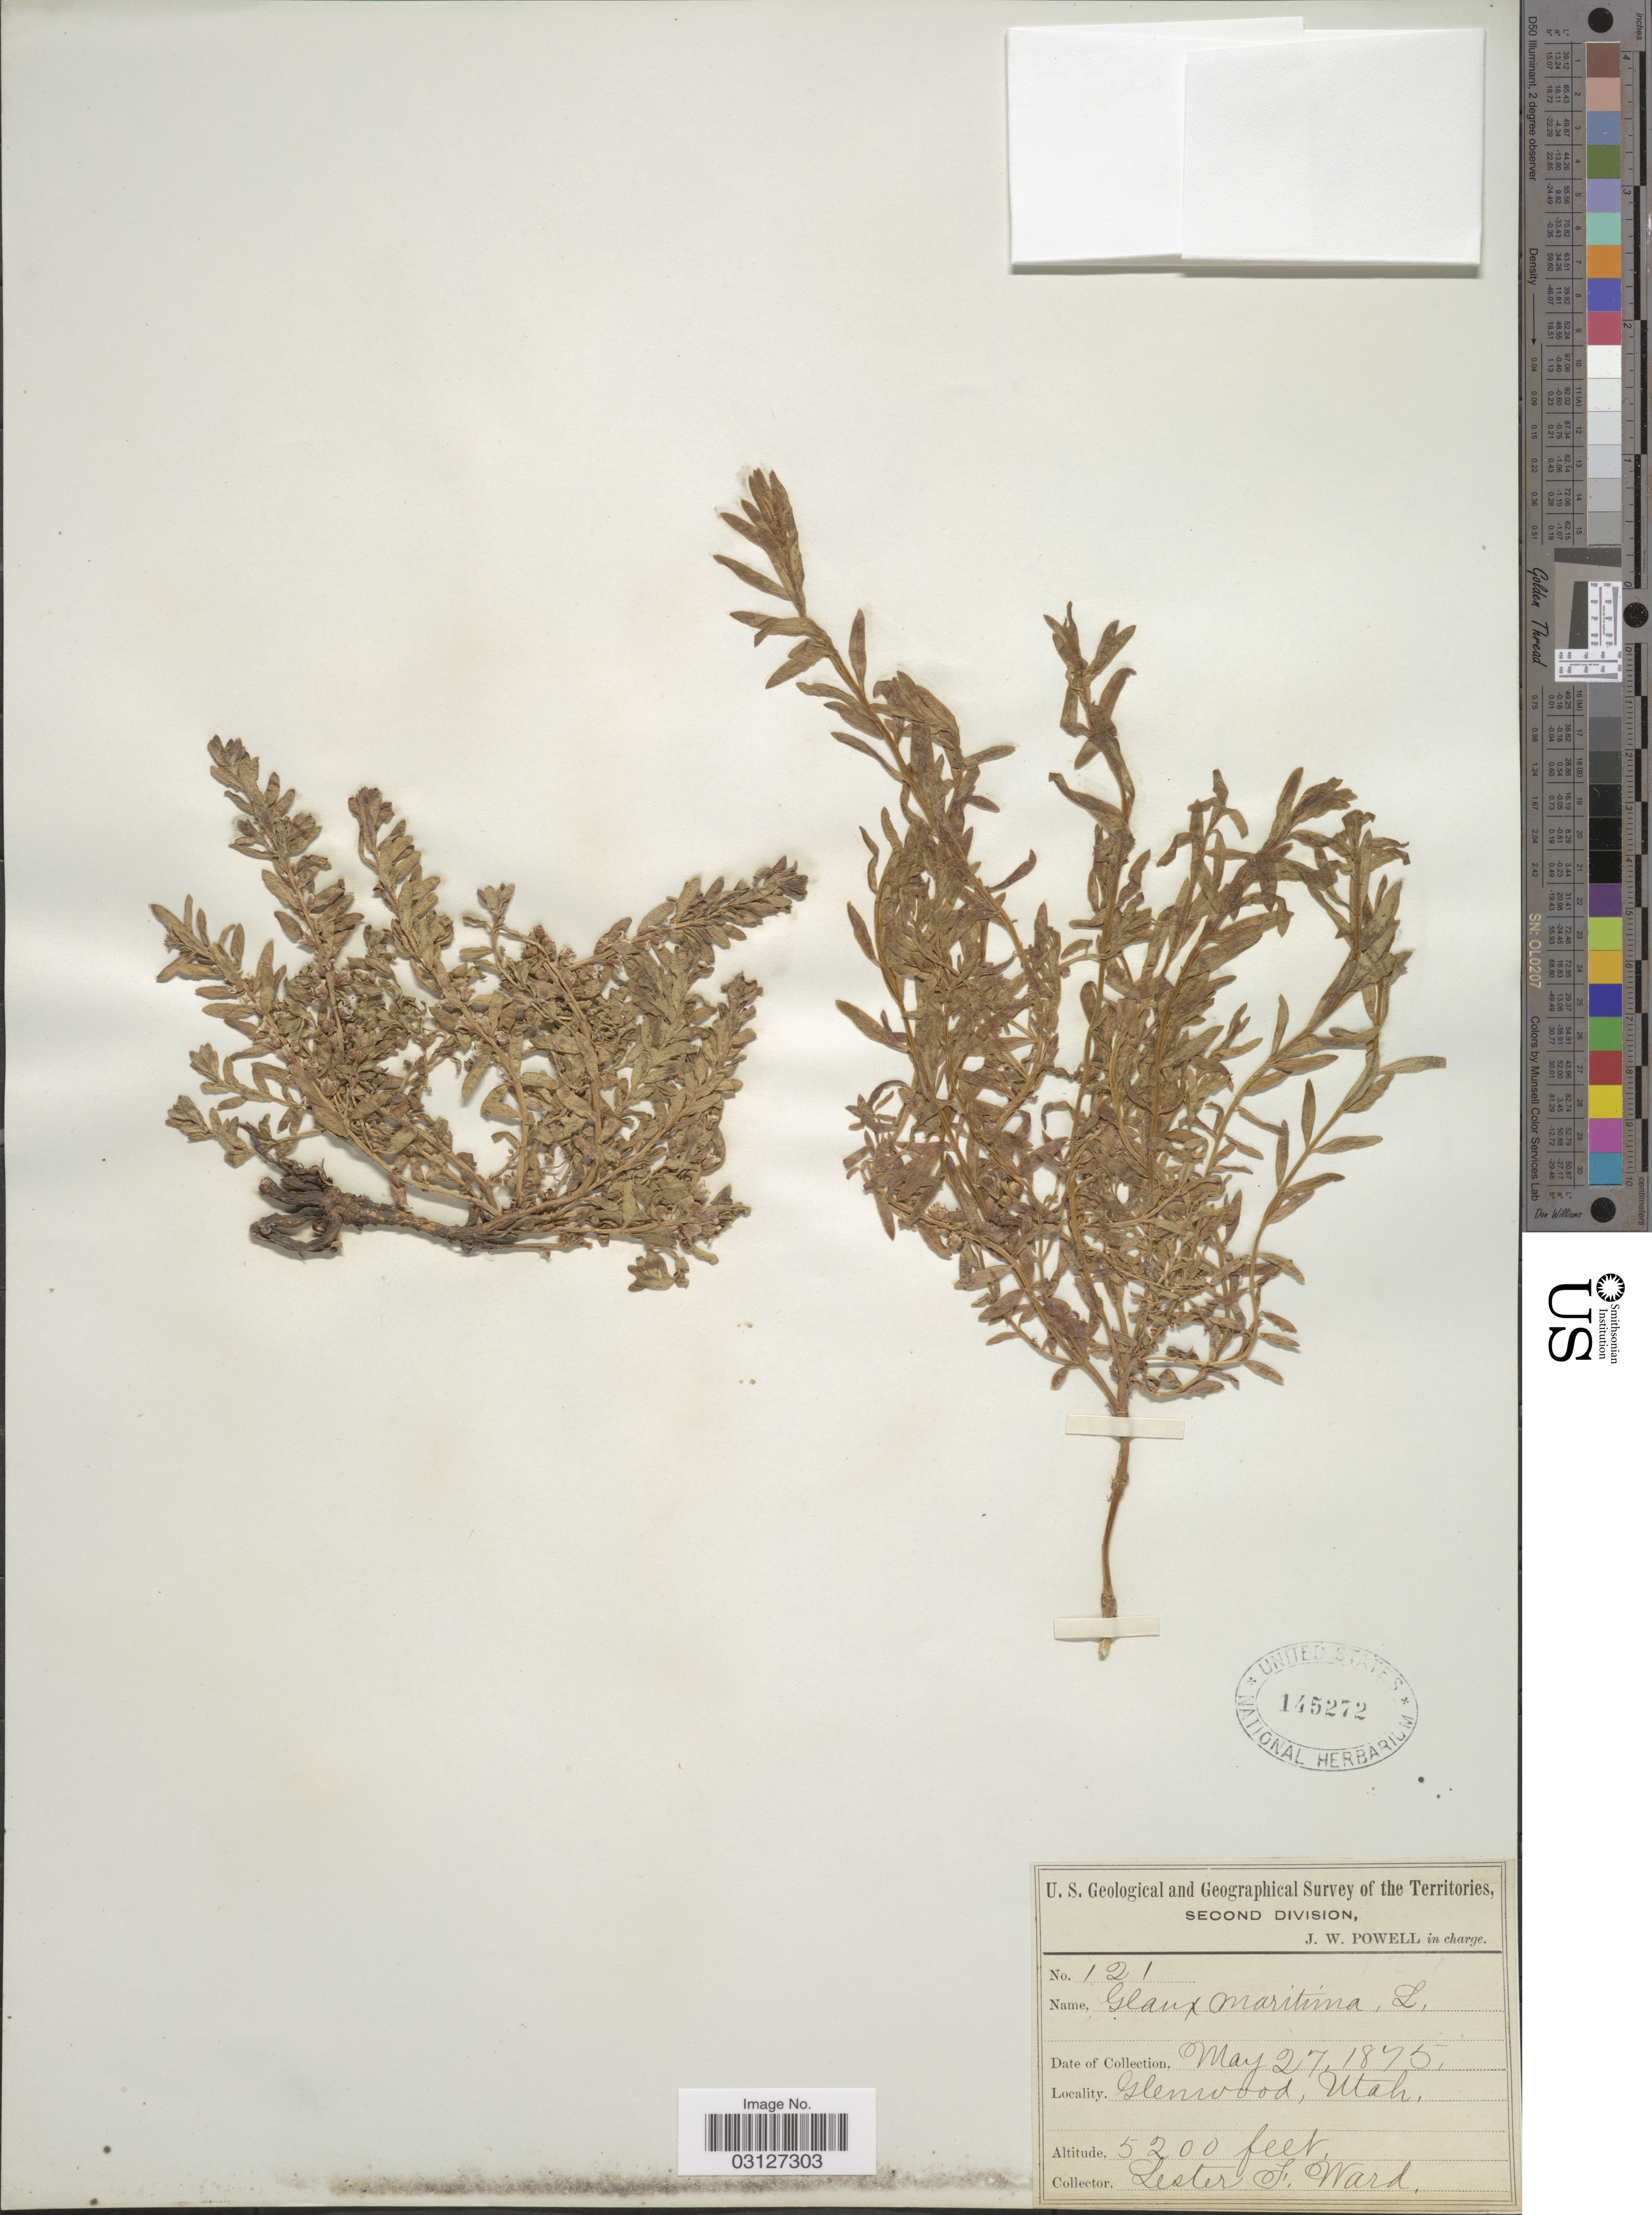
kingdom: Plantae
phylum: Tracheophyta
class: Magnoliopsida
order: Ericales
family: Primulaceae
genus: Glaux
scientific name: Glaux maritima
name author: L.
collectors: L. F. Ward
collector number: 121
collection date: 1875-05-27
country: United States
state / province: Utah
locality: Glenwood, Utah.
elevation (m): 1585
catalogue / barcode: US 145272